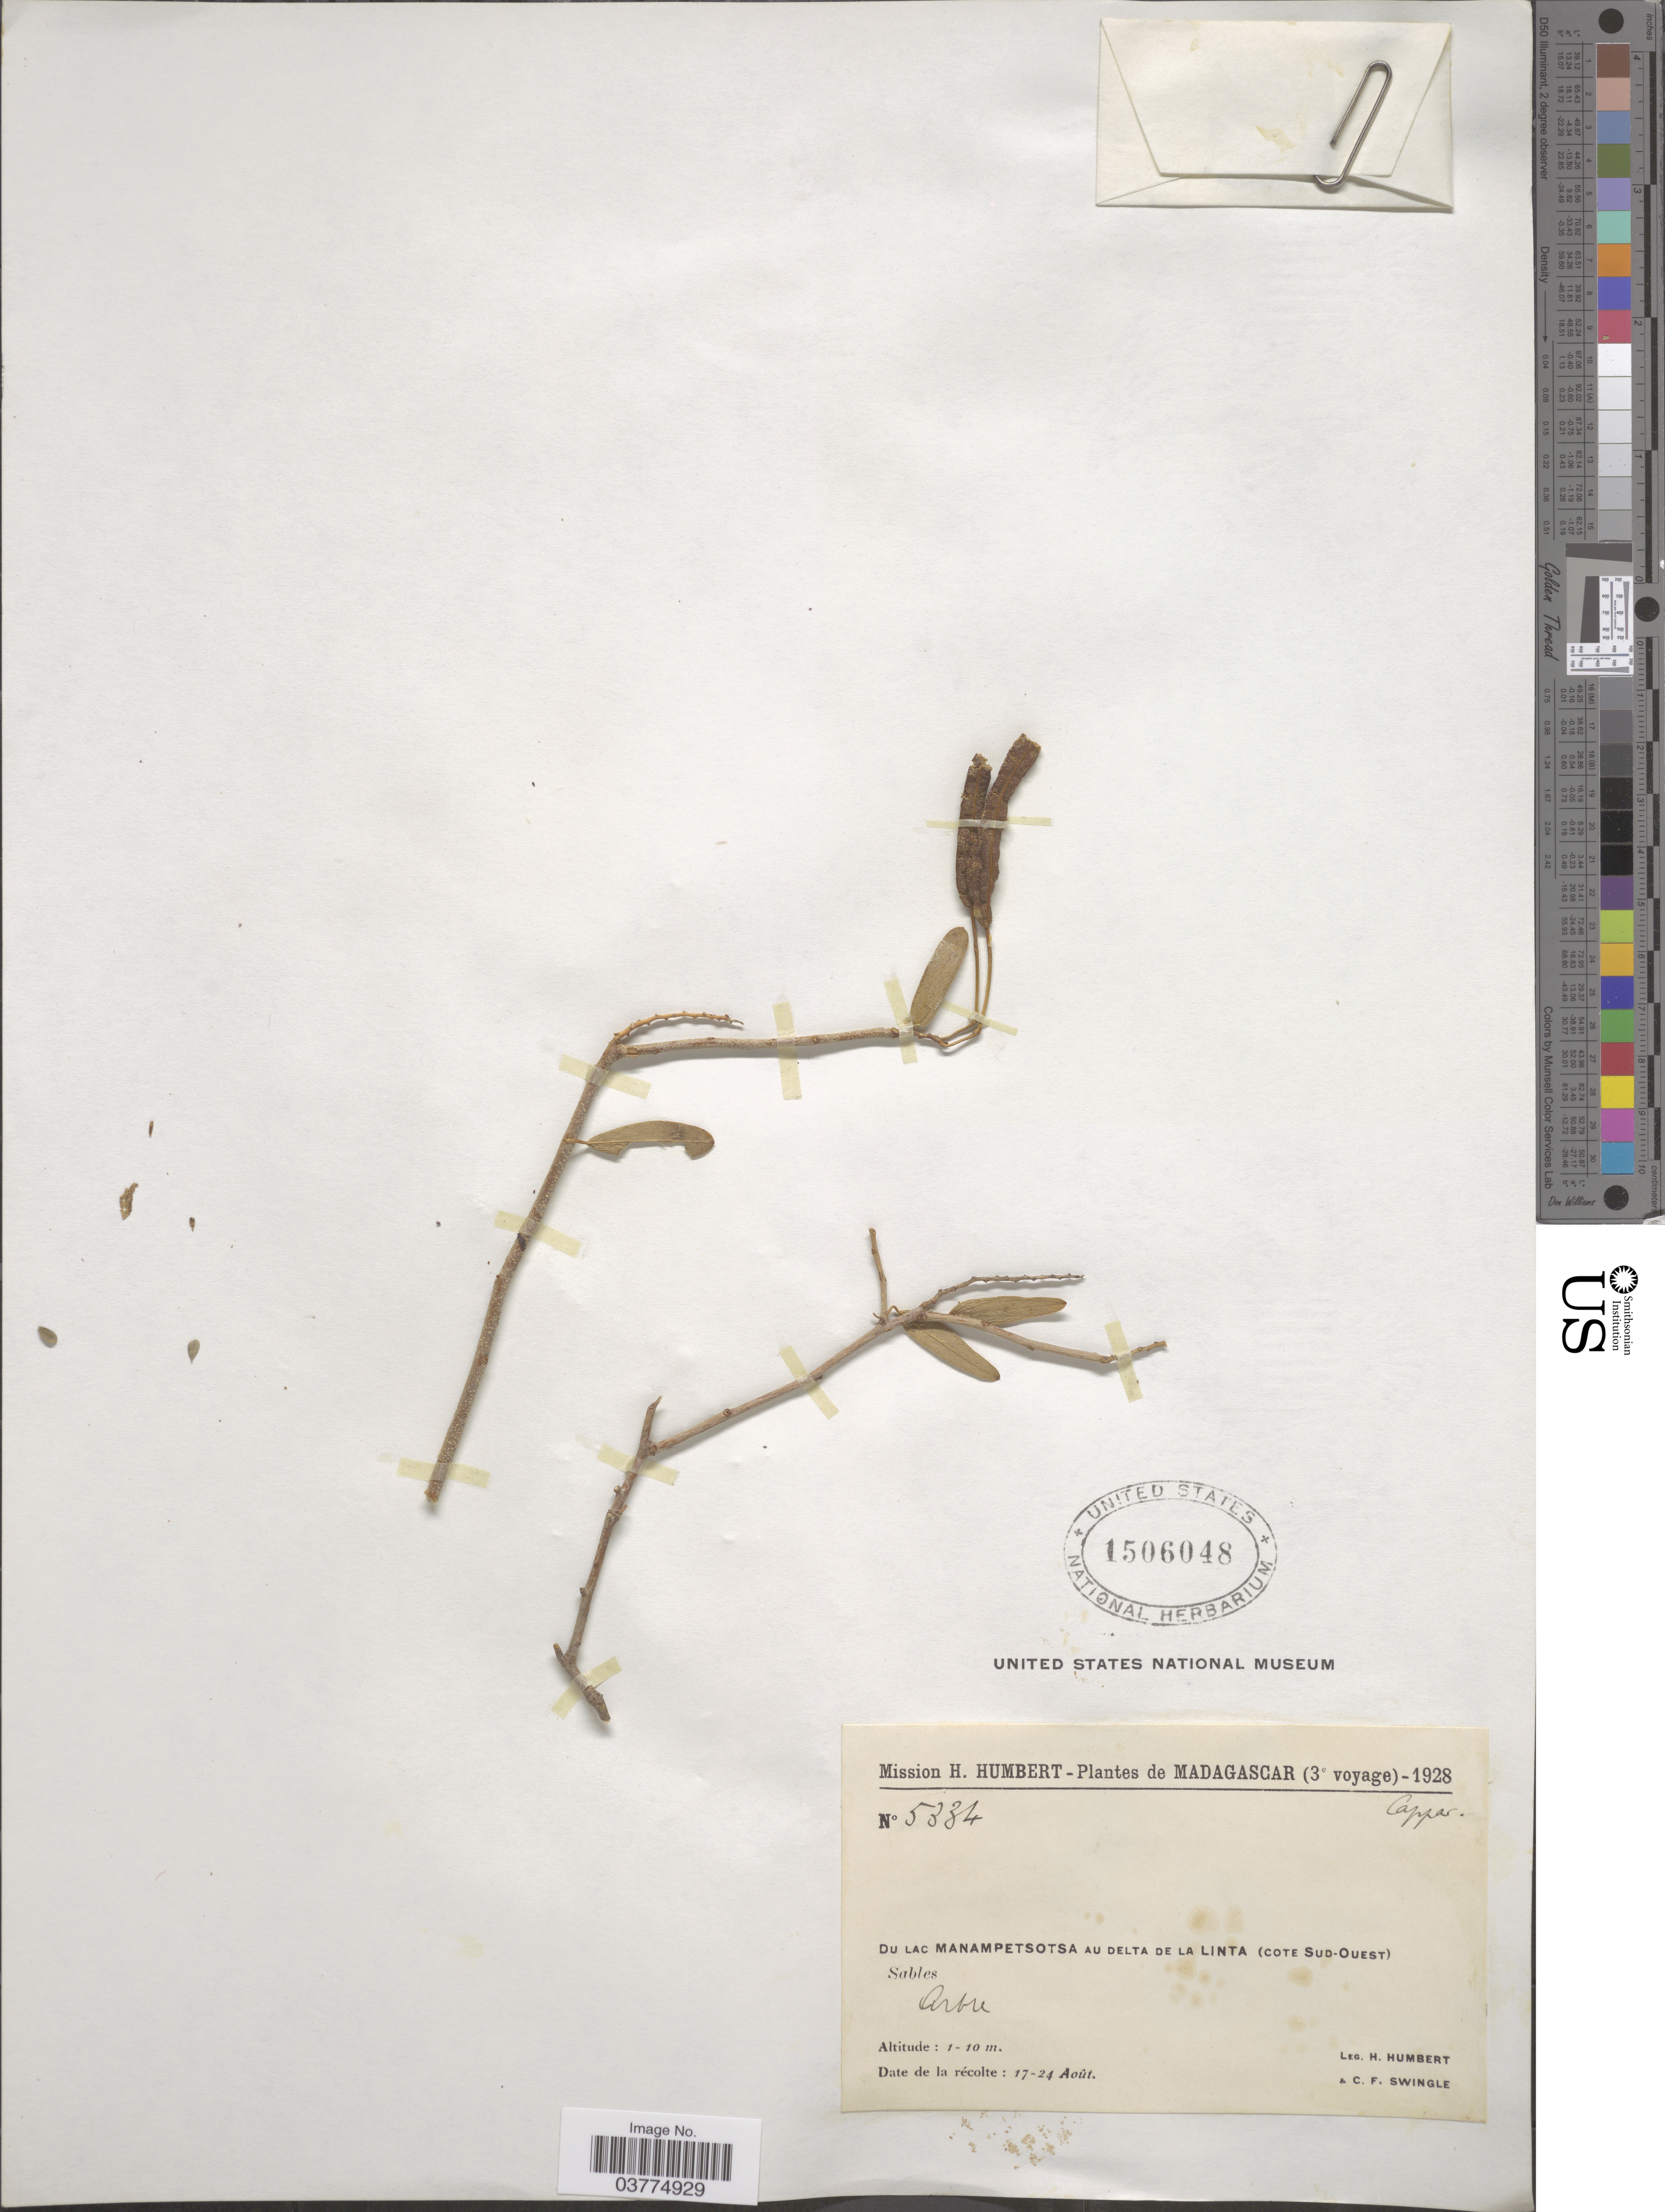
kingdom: Plantae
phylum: Tracheophyta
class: Magnoliopsida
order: Brassicales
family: Capparaceae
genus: Maerua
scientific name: Maerua sp.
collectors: H. Humbert & C. Swingle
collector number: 5334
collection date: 1928-08-17/1928-08-24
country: Madagascar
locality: Du Lac Manampetsotsa au delta de La Linta (Cote Sud-Ouest).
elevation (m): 1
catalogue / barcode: US 1506048